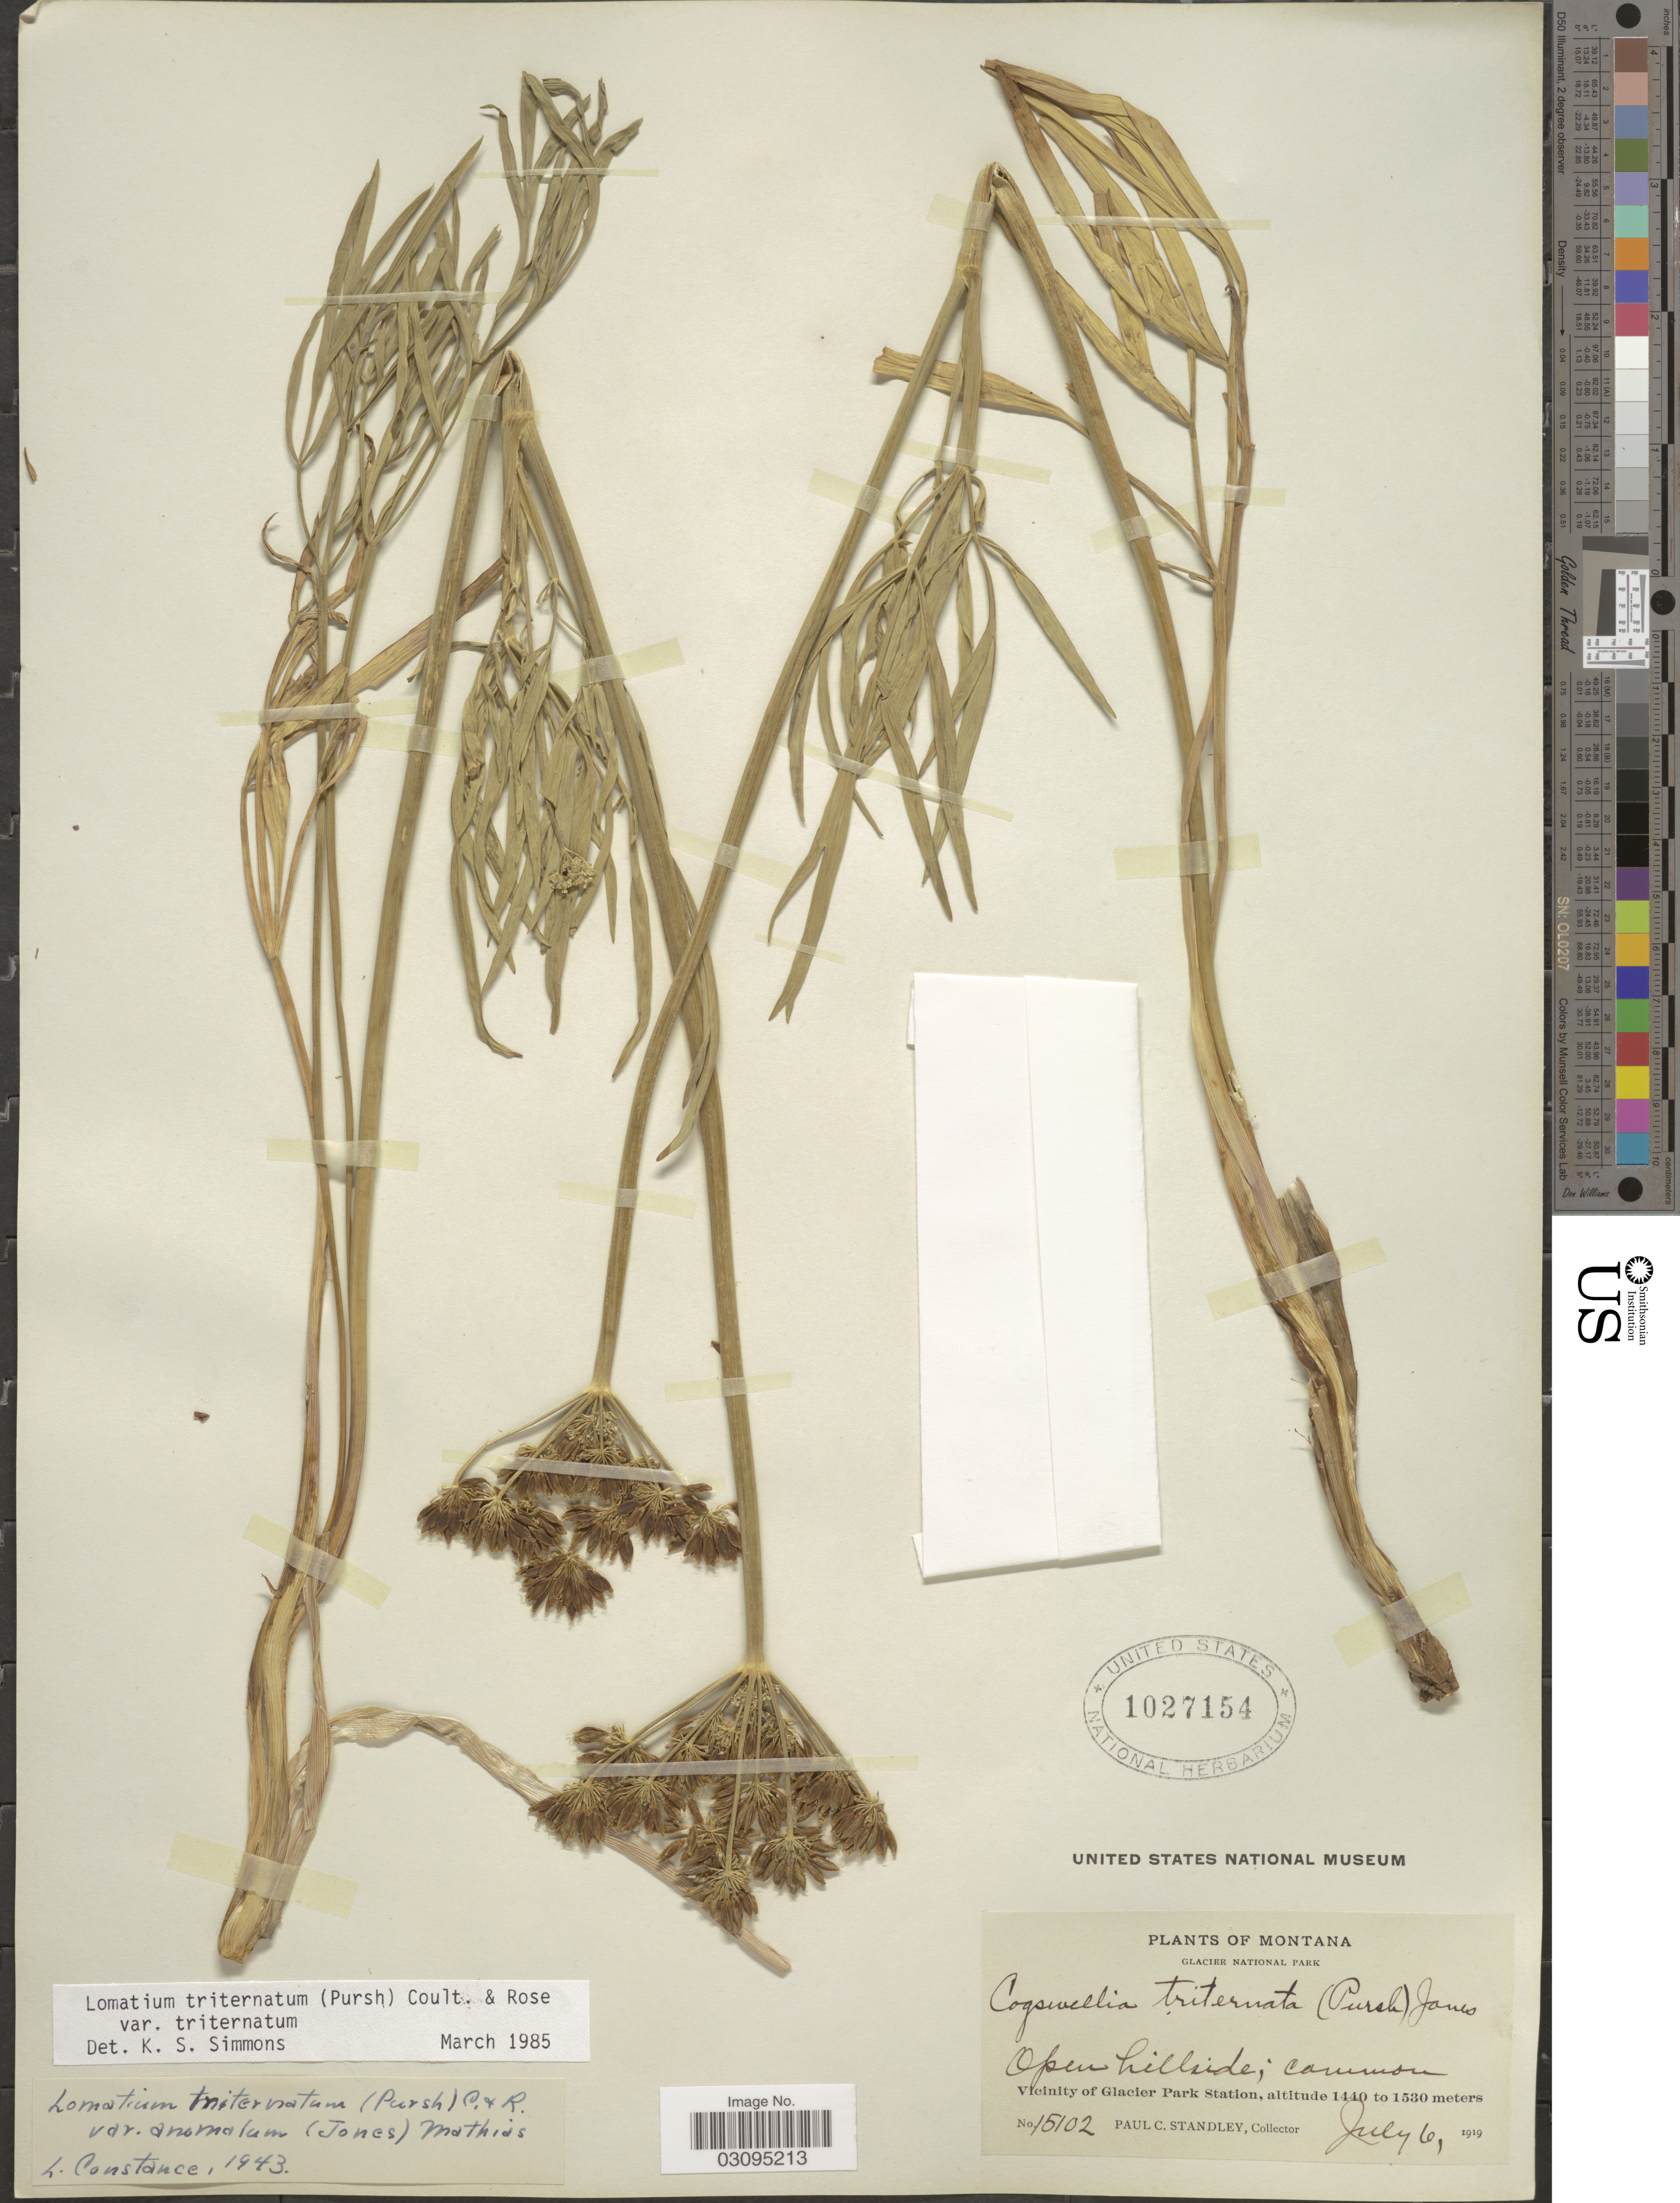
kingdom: Plantae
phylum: Tracheophyta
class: Magnoliopsida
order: Apiales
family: Apiaceae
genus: Lomatium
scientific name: Lomatium triternatum var. triternatum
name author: (Pursh) J.M. Coult. & Rose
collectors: P. C. Standley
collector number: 15102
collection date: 1919-07-06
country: United States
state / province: Montana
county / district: Glacier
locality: Glacier National Park, Vicinity of Glacier Park Station.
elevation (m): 1440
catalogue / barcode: US 1027154